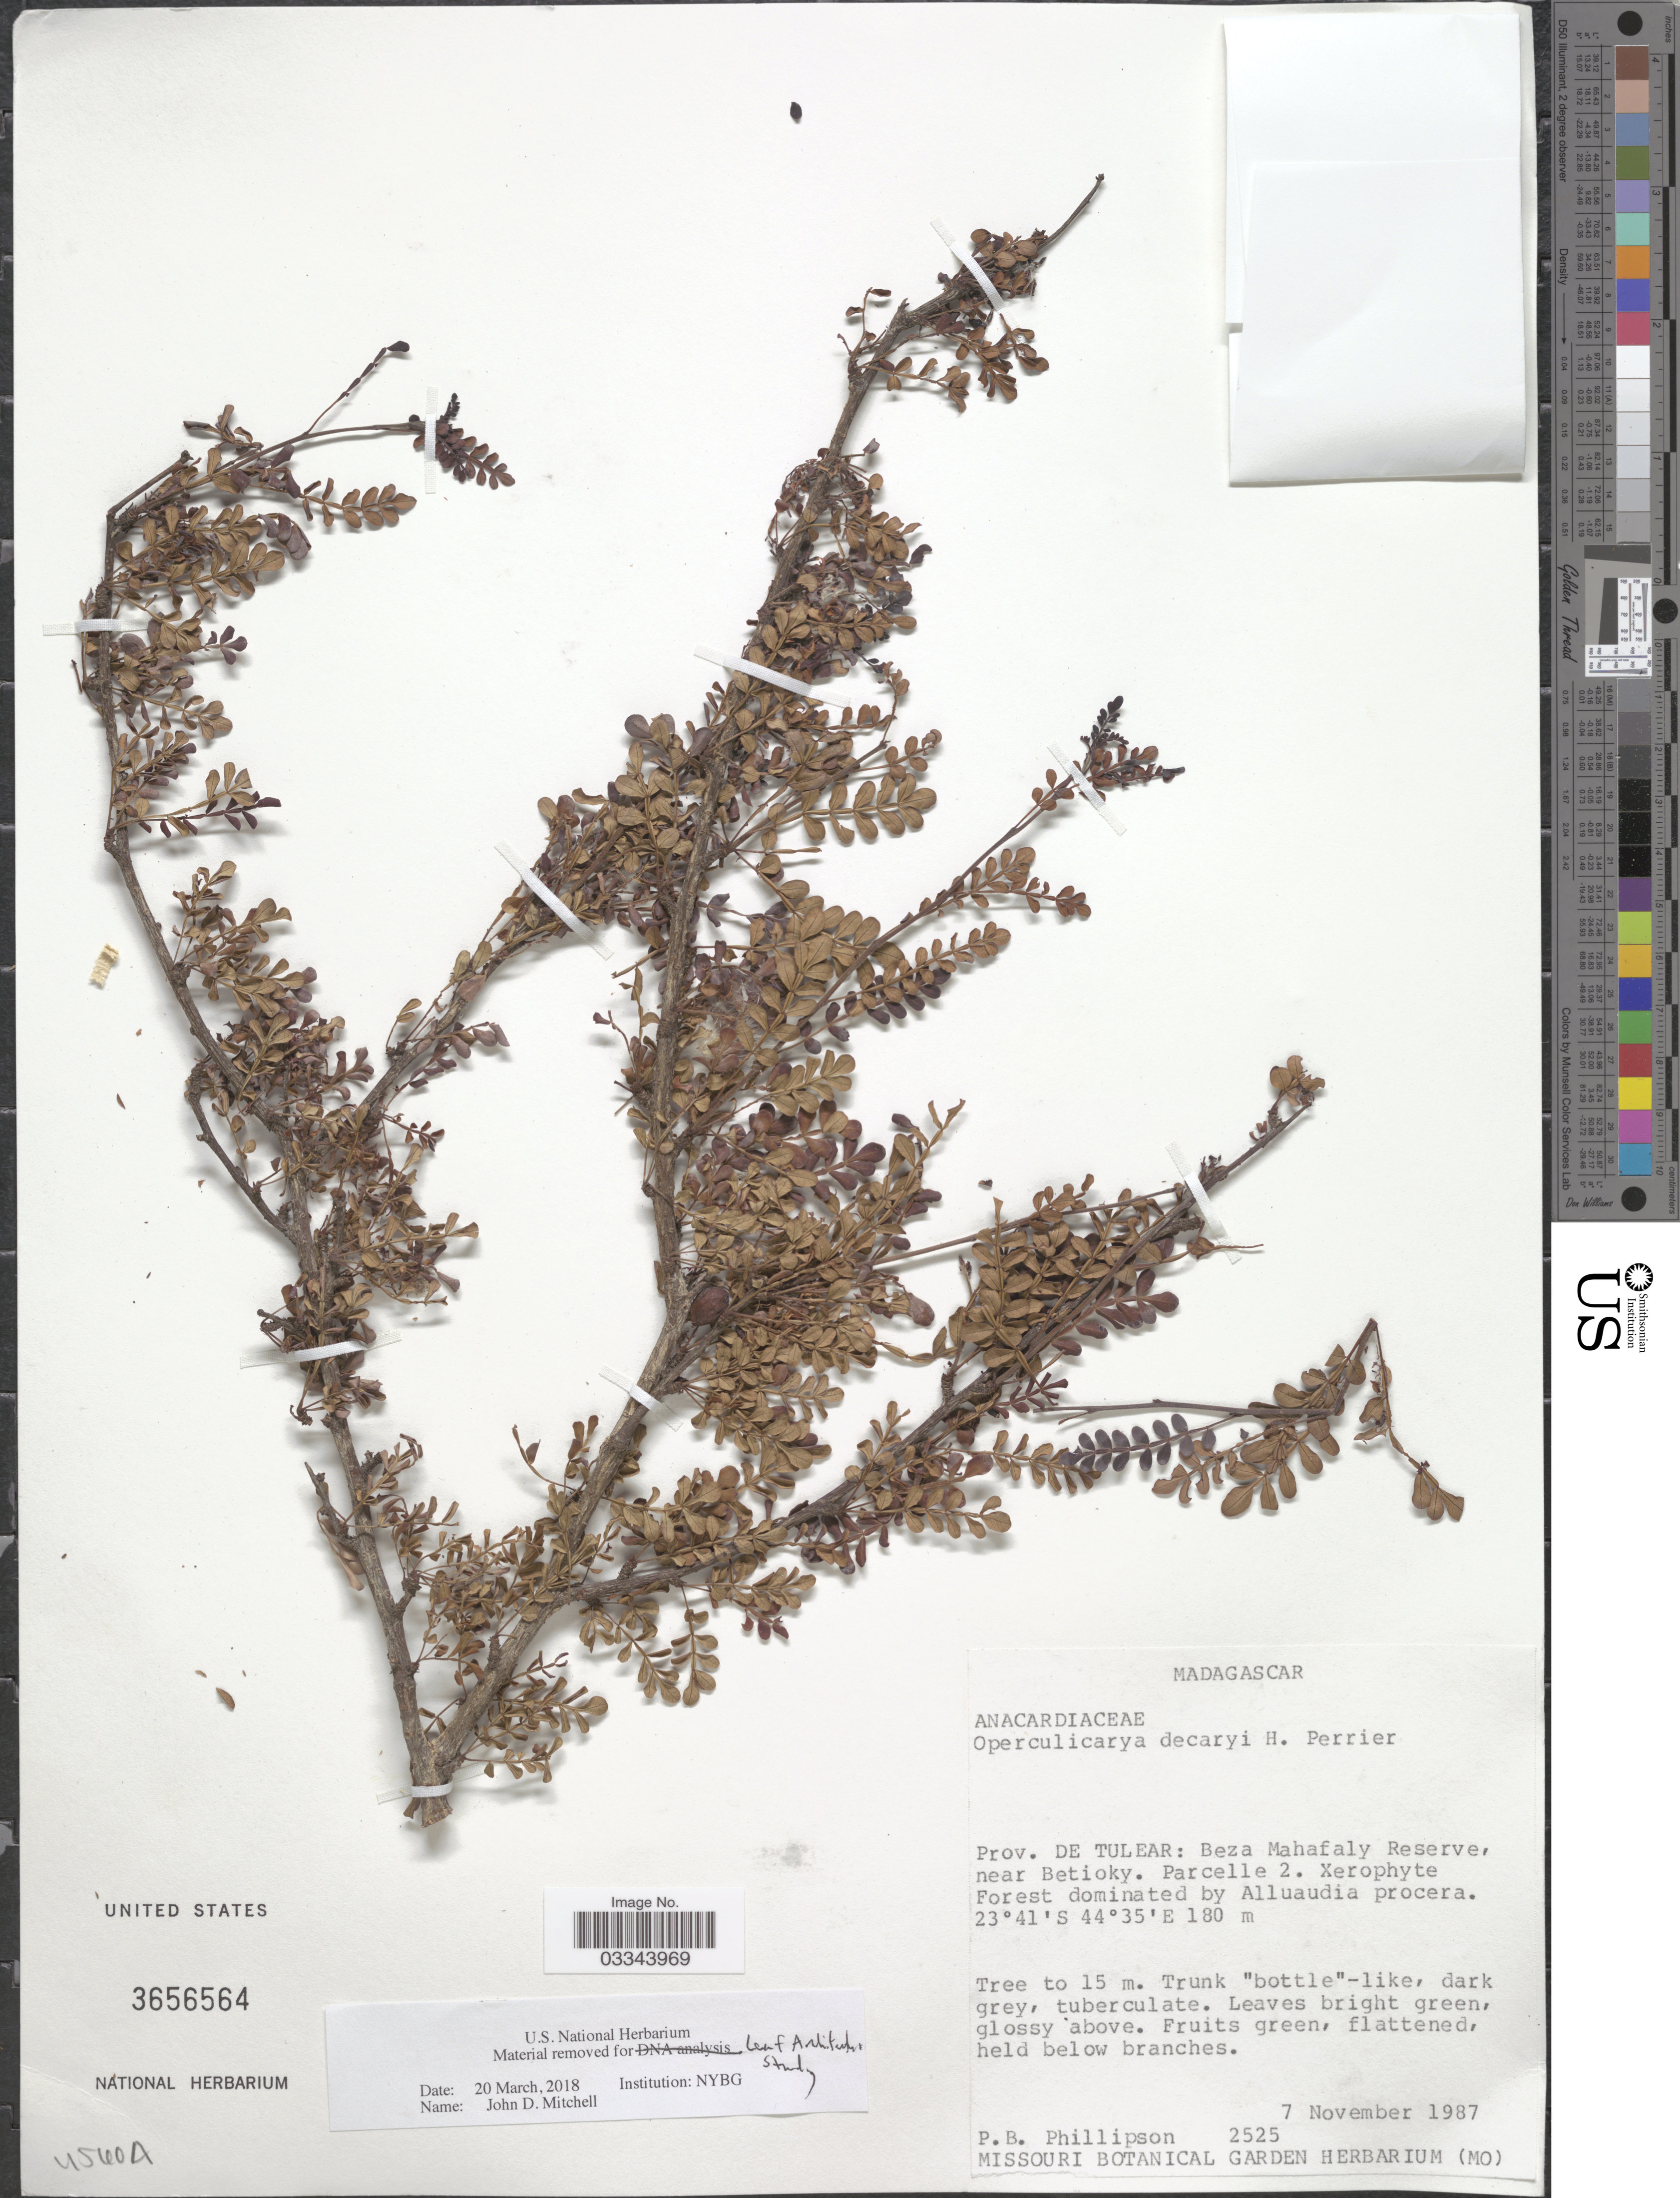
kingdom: Plantae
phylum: Tracheophyta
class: Magnoliopsida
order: Sapindales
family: Anacardiaceae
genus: Operculicarya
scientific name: Operculicarya decaryi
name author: H. Perrier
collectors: P. B. Phillipson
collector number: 2525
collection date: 1987-11-07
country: Madagascar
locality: Prov. de Tulear: Beza Mahafaly Reserve, near Betioky. Parcelle 2.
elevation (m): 180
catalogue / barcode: US 3656564